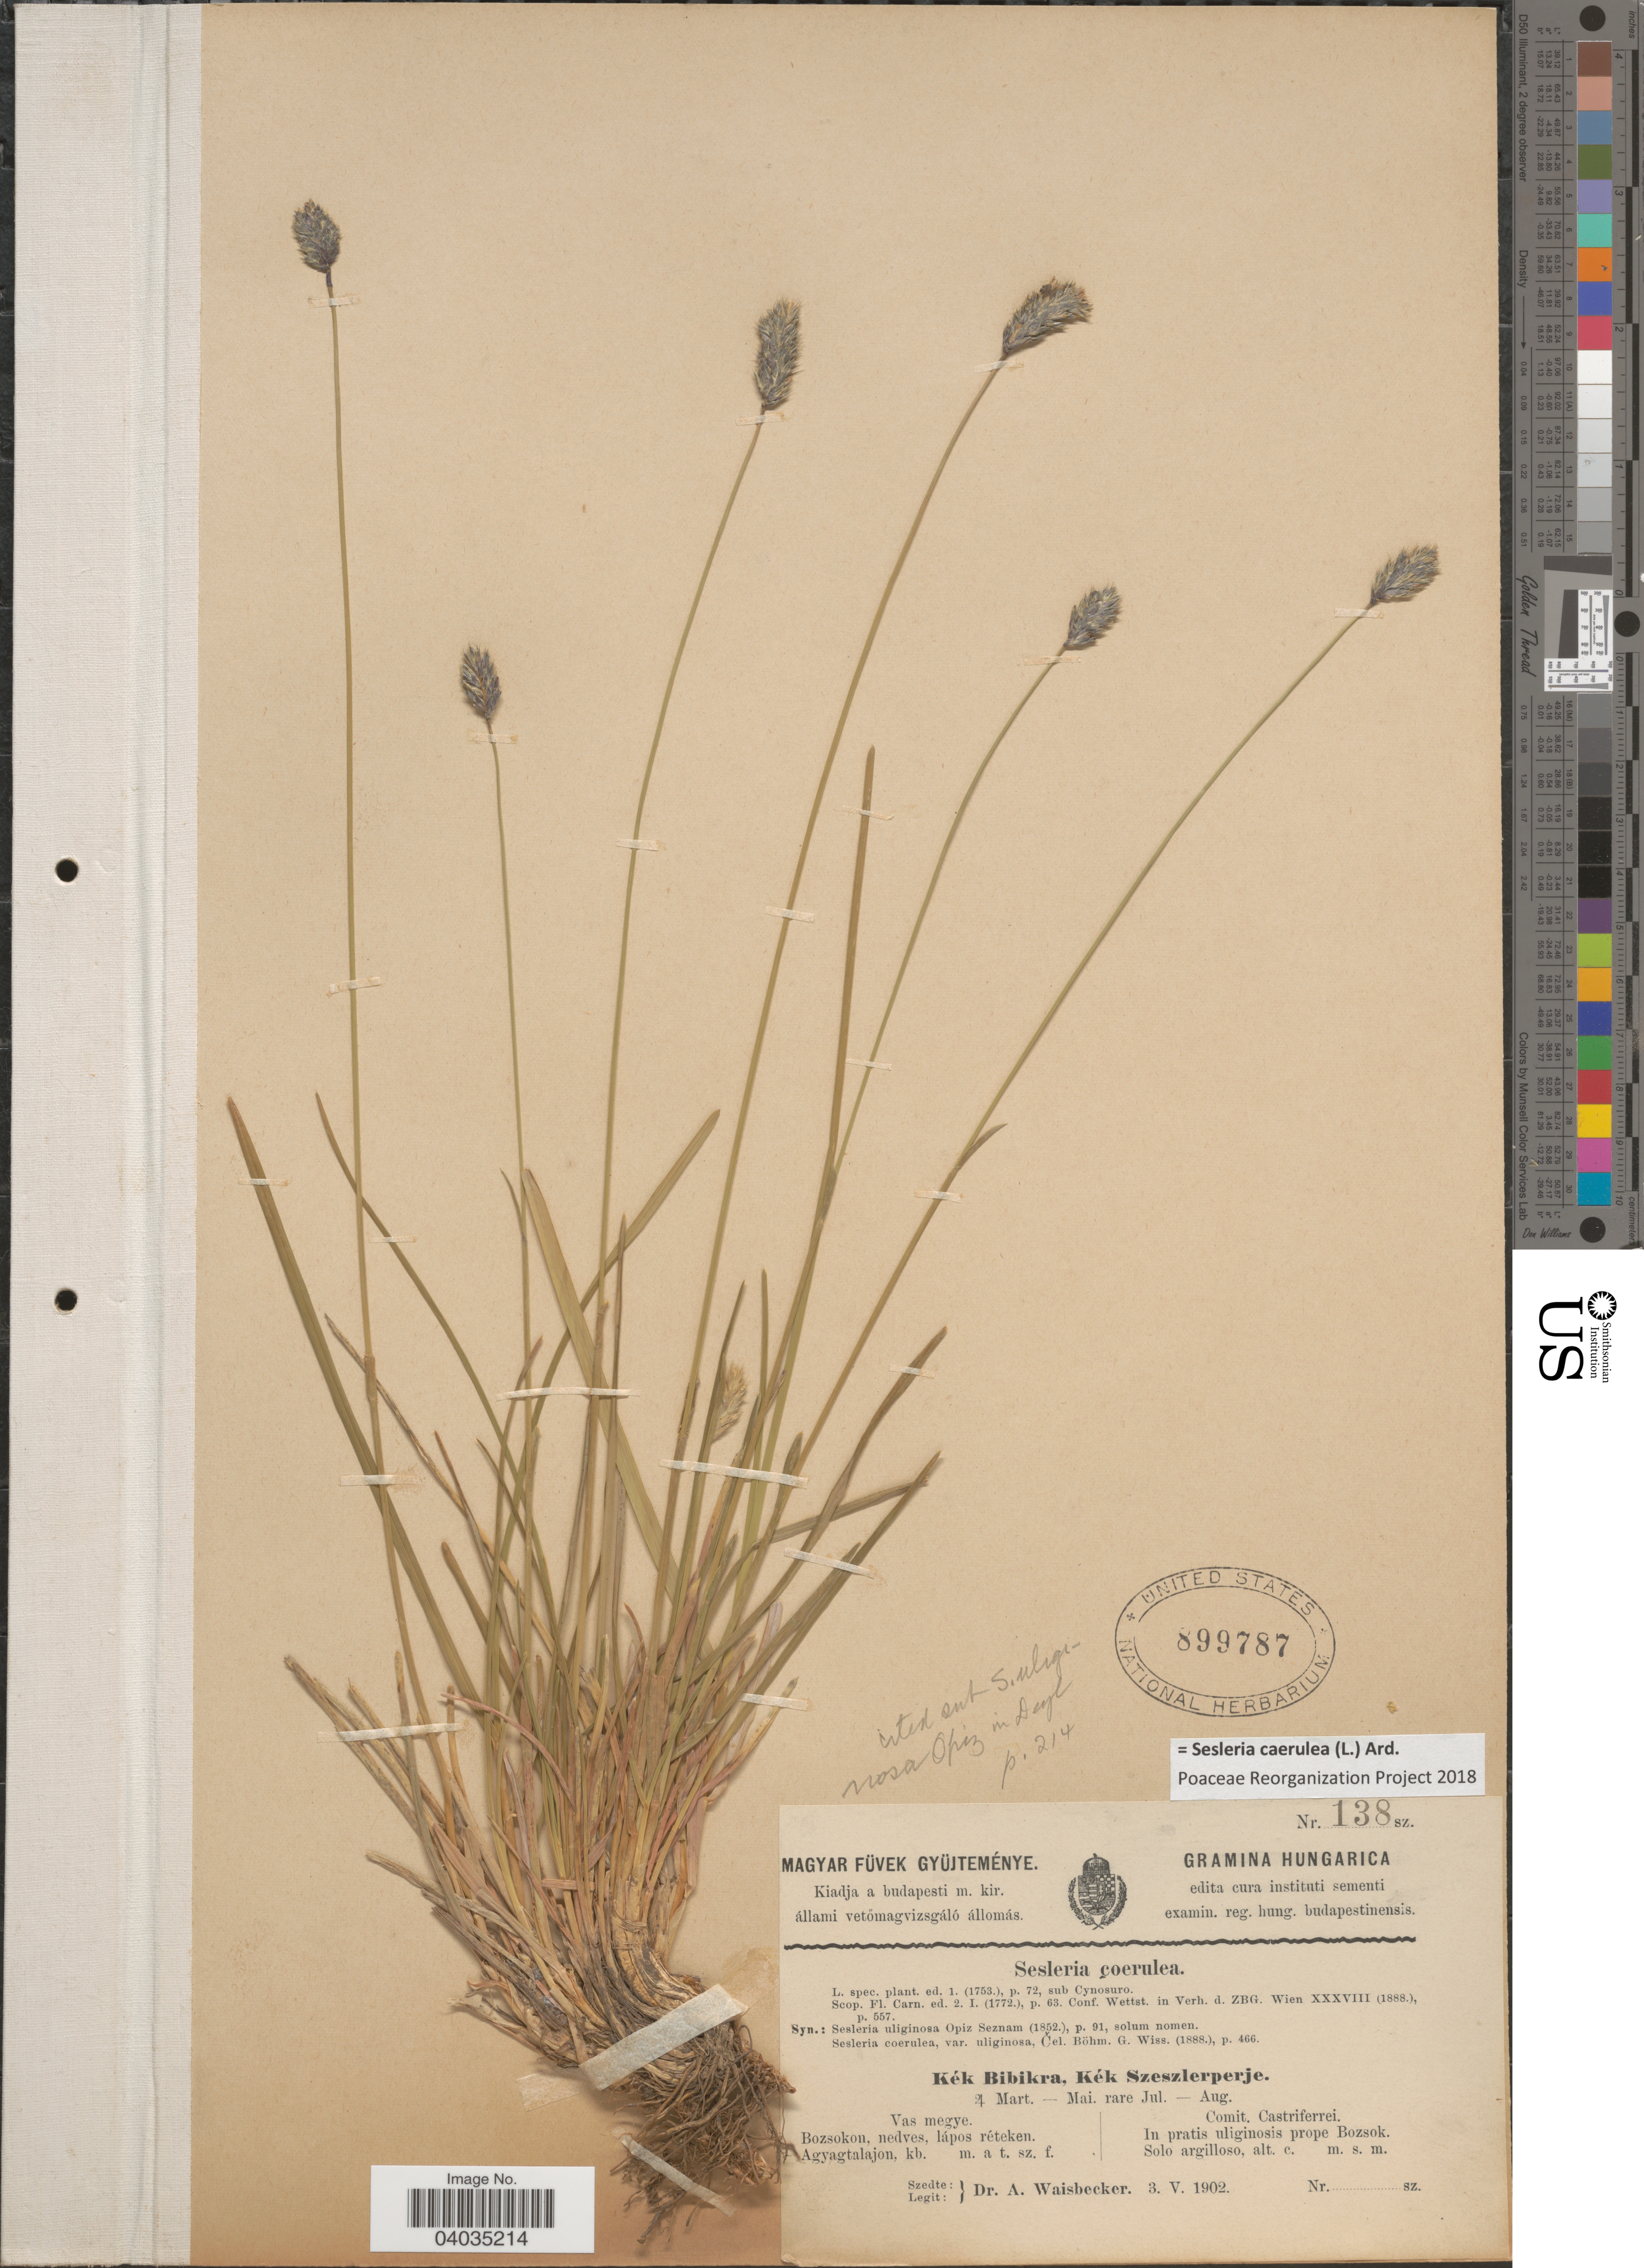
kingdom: Plantae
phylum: Tracheophyta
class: Liliopsida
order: Poales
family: Poaceae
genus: Sesleria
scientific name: Sesleria caerulea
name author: (L.) Ard.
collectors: A. Waisbecker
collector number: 138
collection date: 1902-05-03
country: Hungary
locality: Hungarica. Comit, Castriferrei. in pratis uliginosis prope Bozsok. Solo argilloso.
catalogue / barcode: US 899787